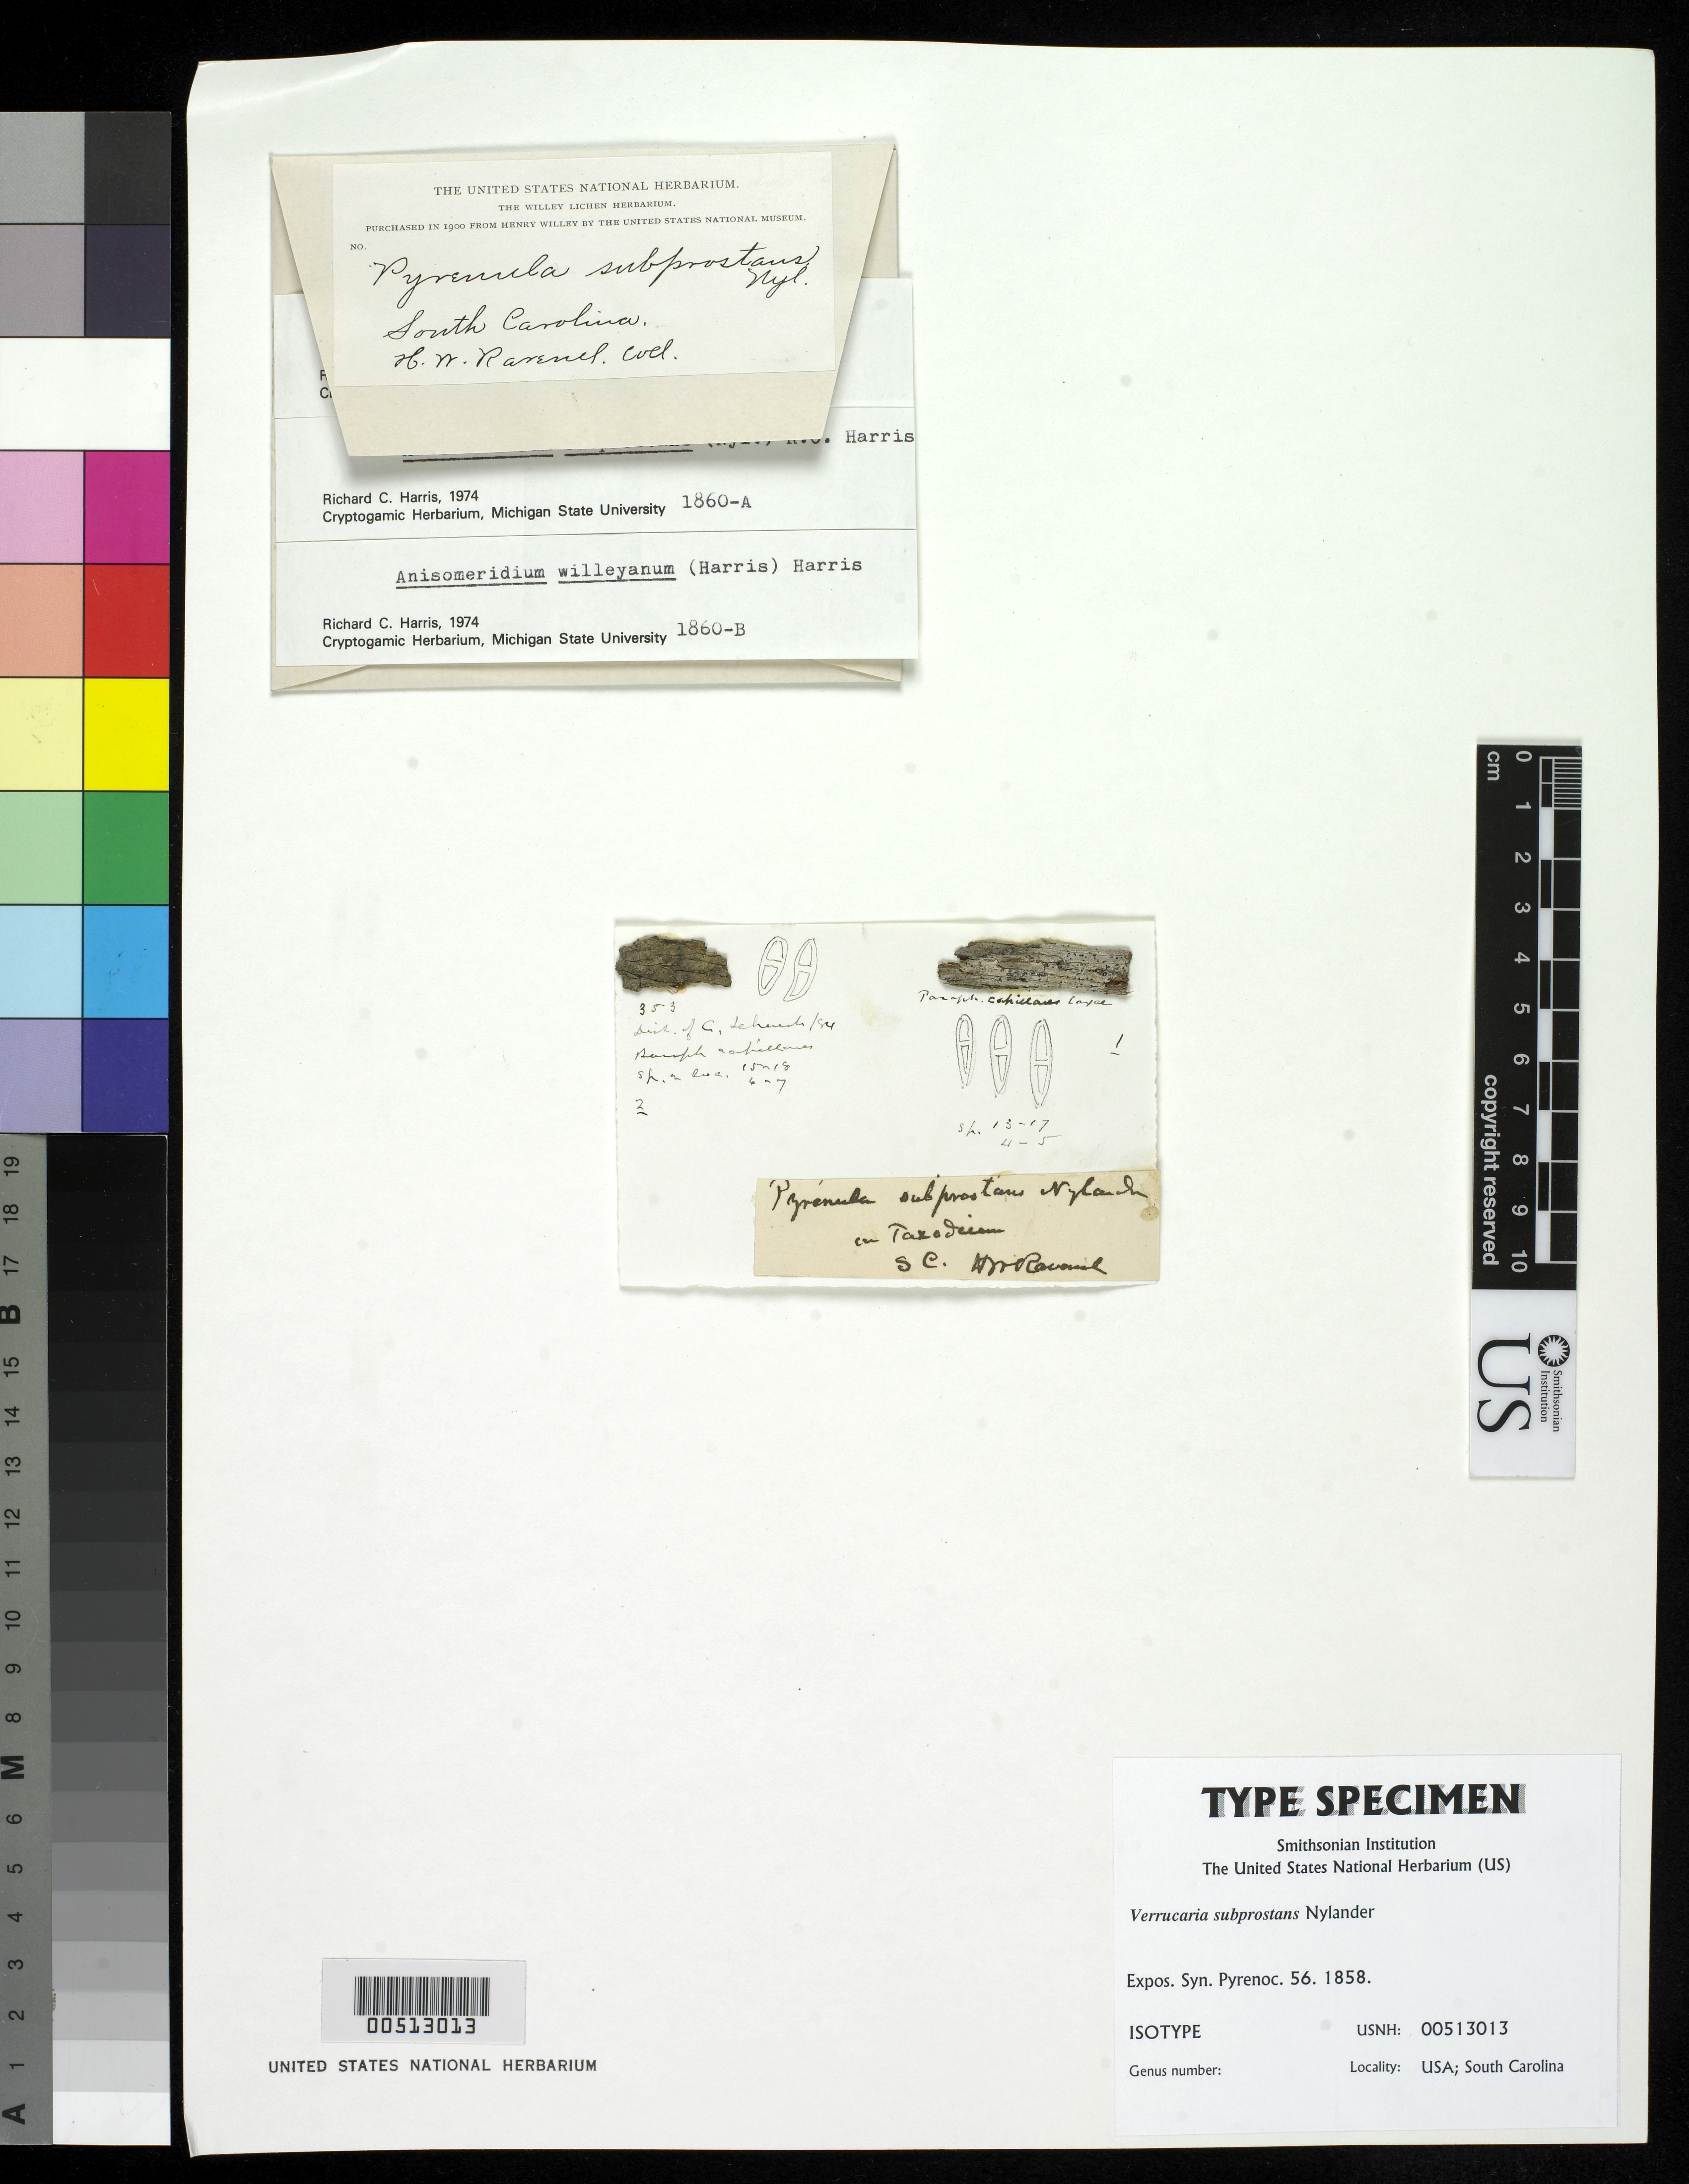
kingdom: Fungi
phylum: Ascomycota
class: Eurotiomycetes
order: Verrucariales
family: Verrucariaceae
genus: Verrucaria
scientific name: Verrucaria subprostans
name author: Nyl.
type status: Isotype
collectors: H. Ravenel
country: United States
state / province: South Carolina